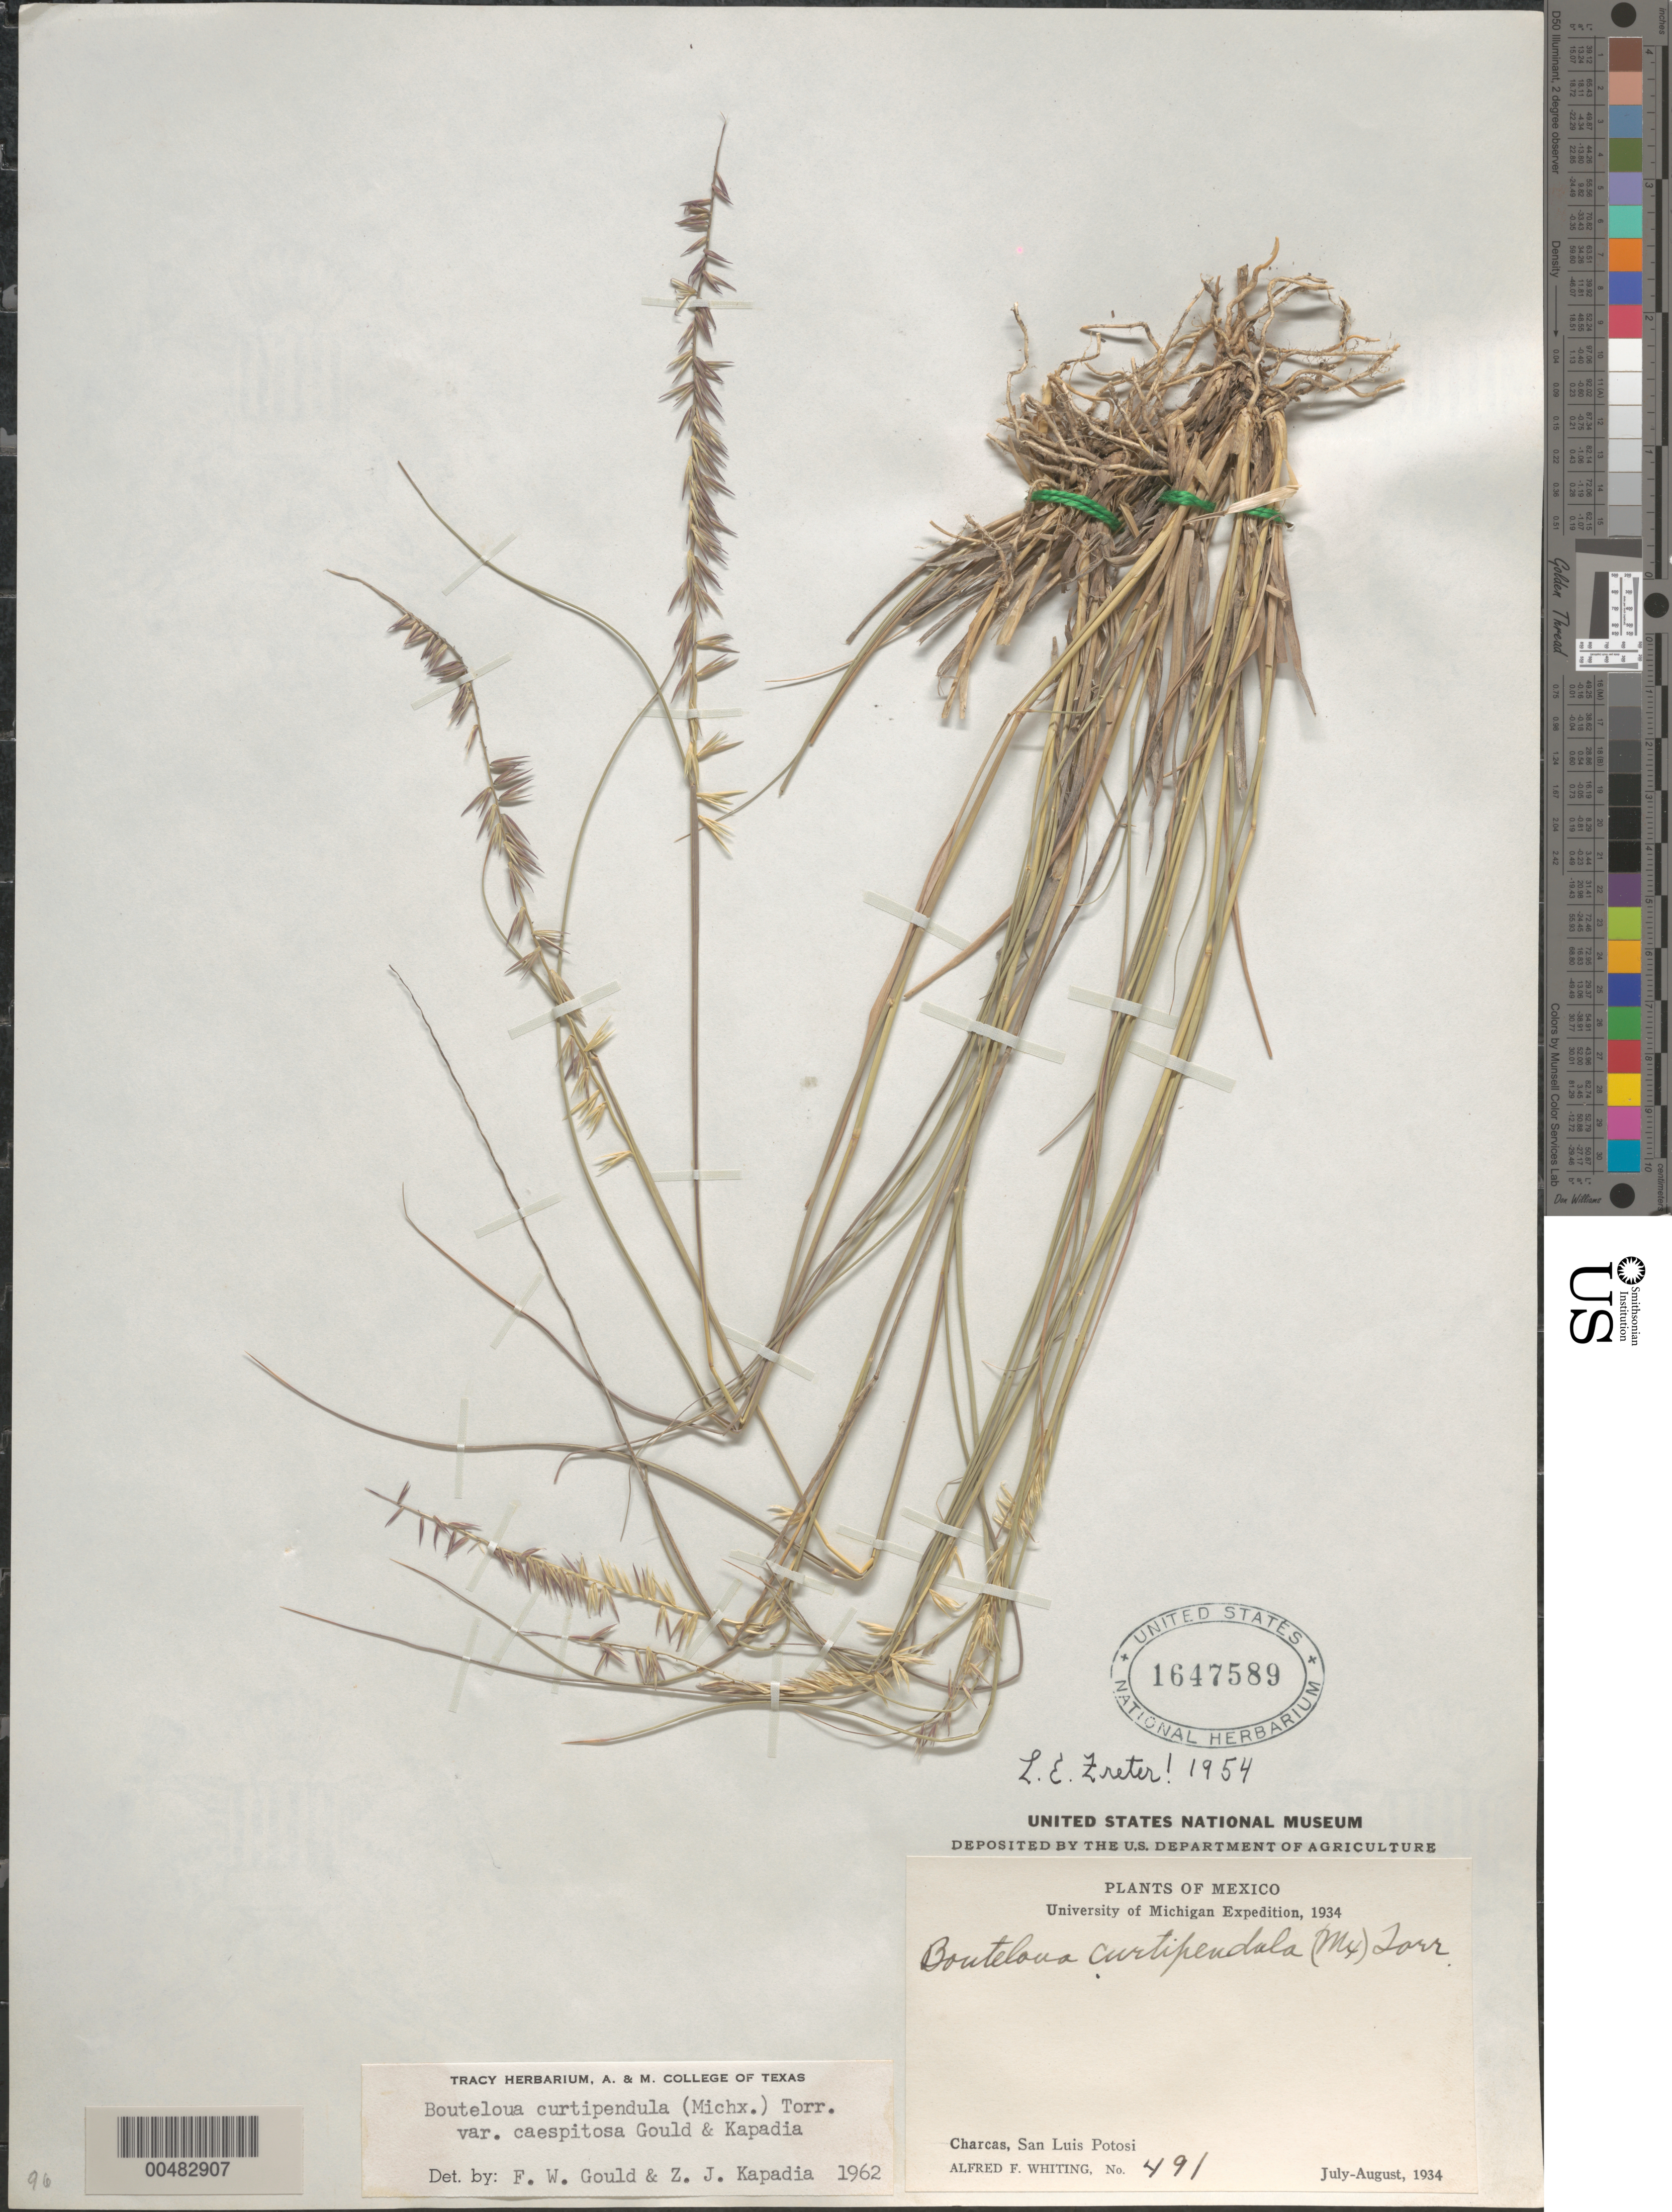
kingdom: Plantae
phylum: Tracheophyta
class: Liliopsida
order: Poales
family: Poaceae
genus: Bouteloua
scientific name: Bouteloua curtipendula var. caespitosa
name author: Gould & Kapadia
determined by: Gould, F. W.; Kapadia, Zarir J.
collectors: A. F. Whiting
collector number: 491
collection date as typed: Jul 1934 to Aug 1934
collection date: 1934-07/1934-08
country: Mexico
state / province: San Luis Potosi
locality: Charcas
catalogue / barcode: US 1647589